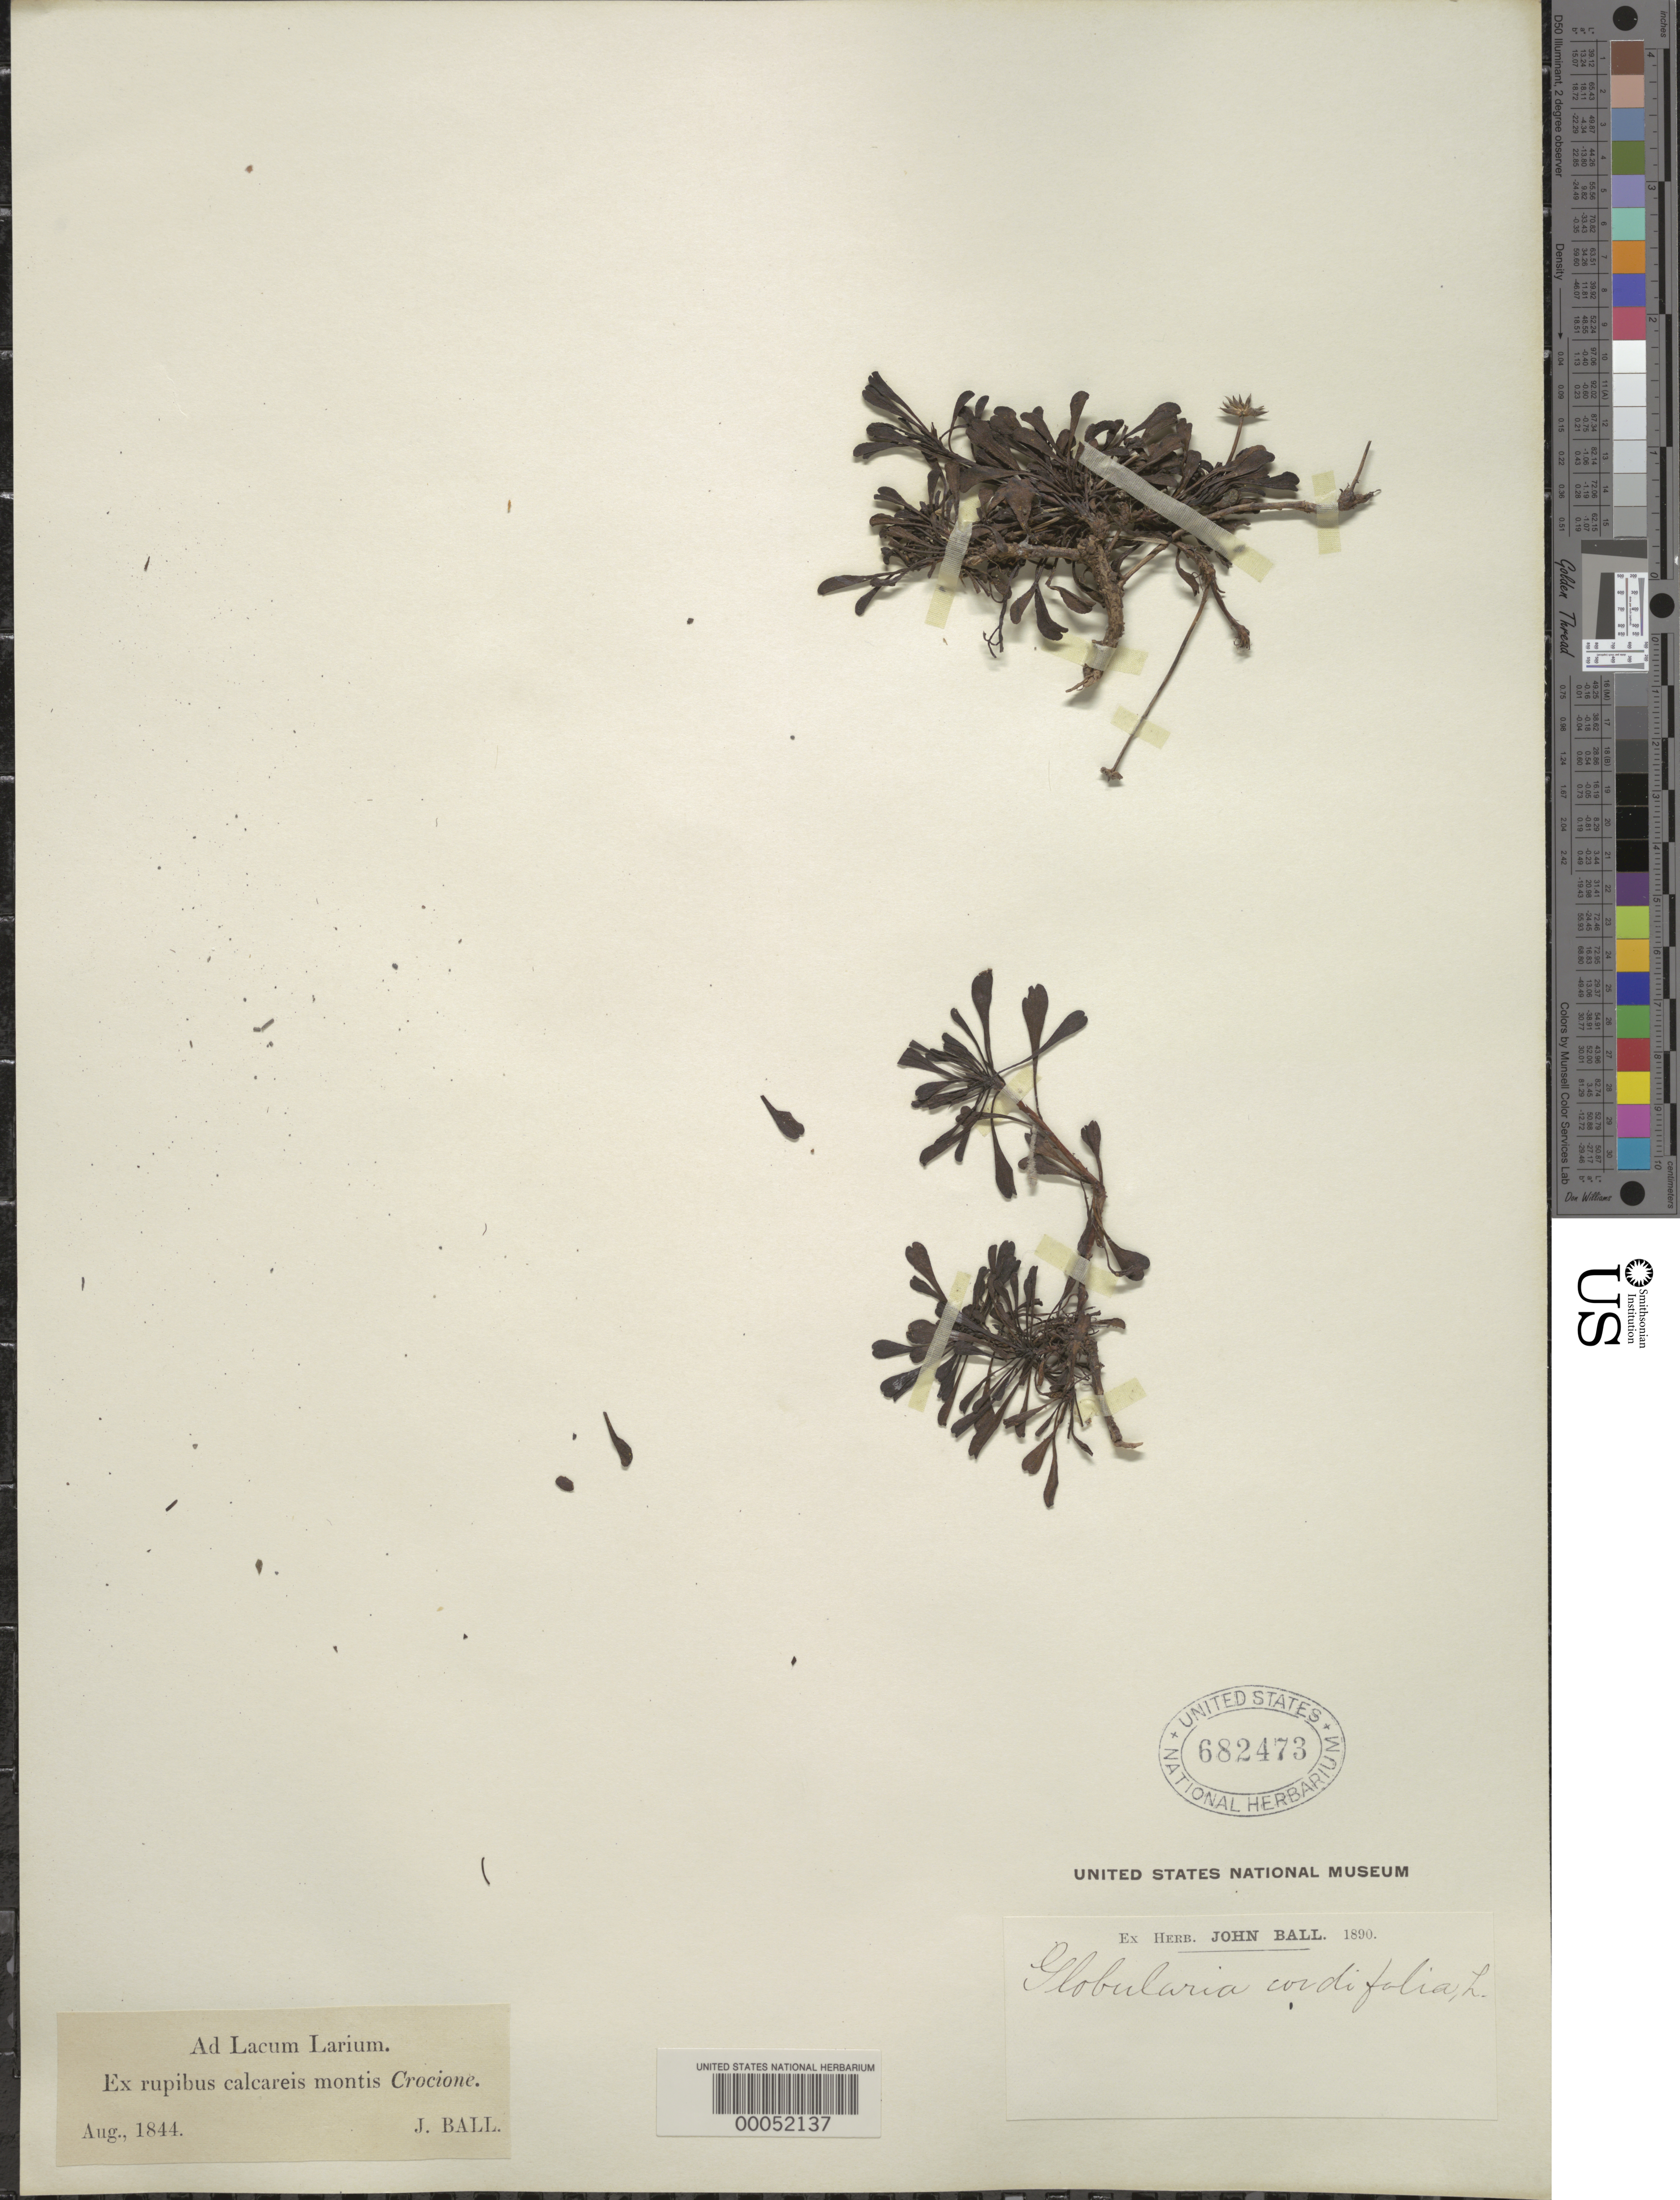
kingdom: Plantae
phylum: Tracheophyta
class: Magnoliopsida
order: Lamiales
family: Plantaginaceae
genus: Globularia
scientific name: Globularia cordifolia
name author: L.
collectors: J. Ball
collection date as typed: Aug 1844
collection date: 1844-08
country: Italy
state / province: Lombardy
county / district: Como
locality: Como lake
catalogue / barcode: US 682473